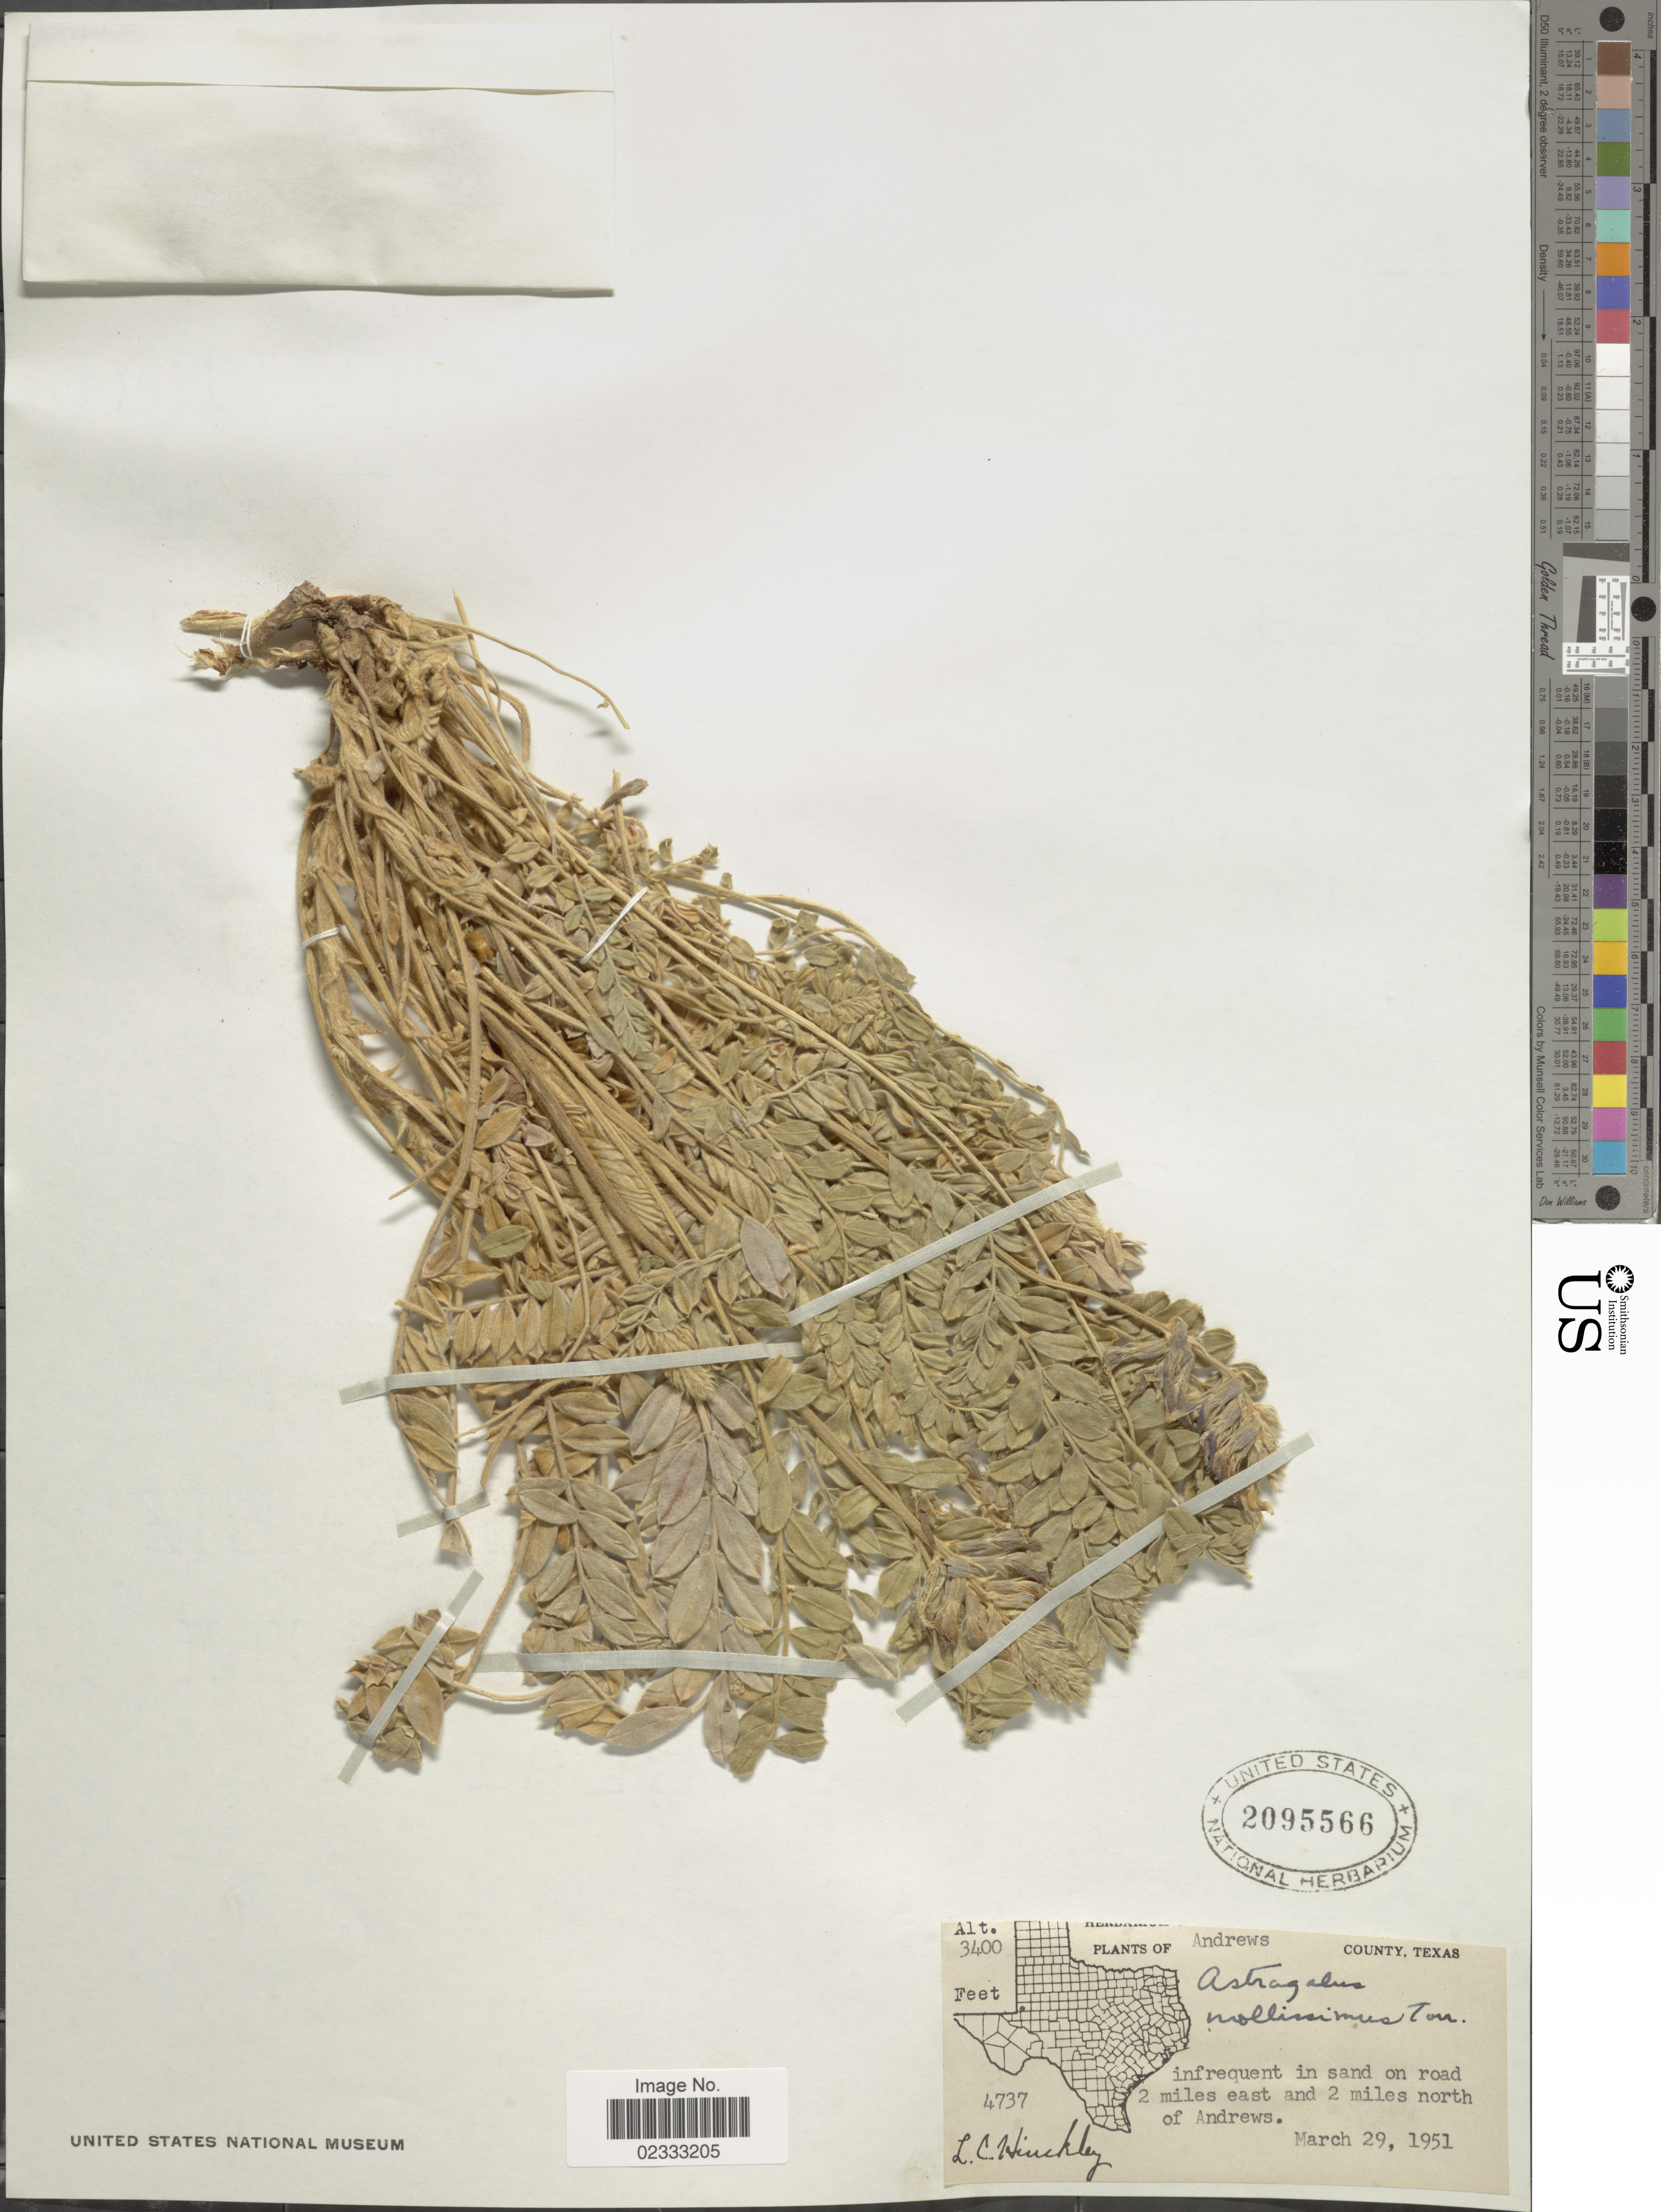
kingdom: Plantae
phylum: Tracheophyta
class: Magnoliopsida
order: Fabales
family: Fabaceae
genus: Astragalus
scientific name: Astragalus mollissimus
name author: Torr.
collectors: L. Hinckley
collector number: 4737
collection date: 1951-03-29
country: United States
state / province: Texas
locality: County, Texas, 2 miles east and 2 miles north of Andrews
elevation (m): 1036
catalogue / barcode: US 2095566